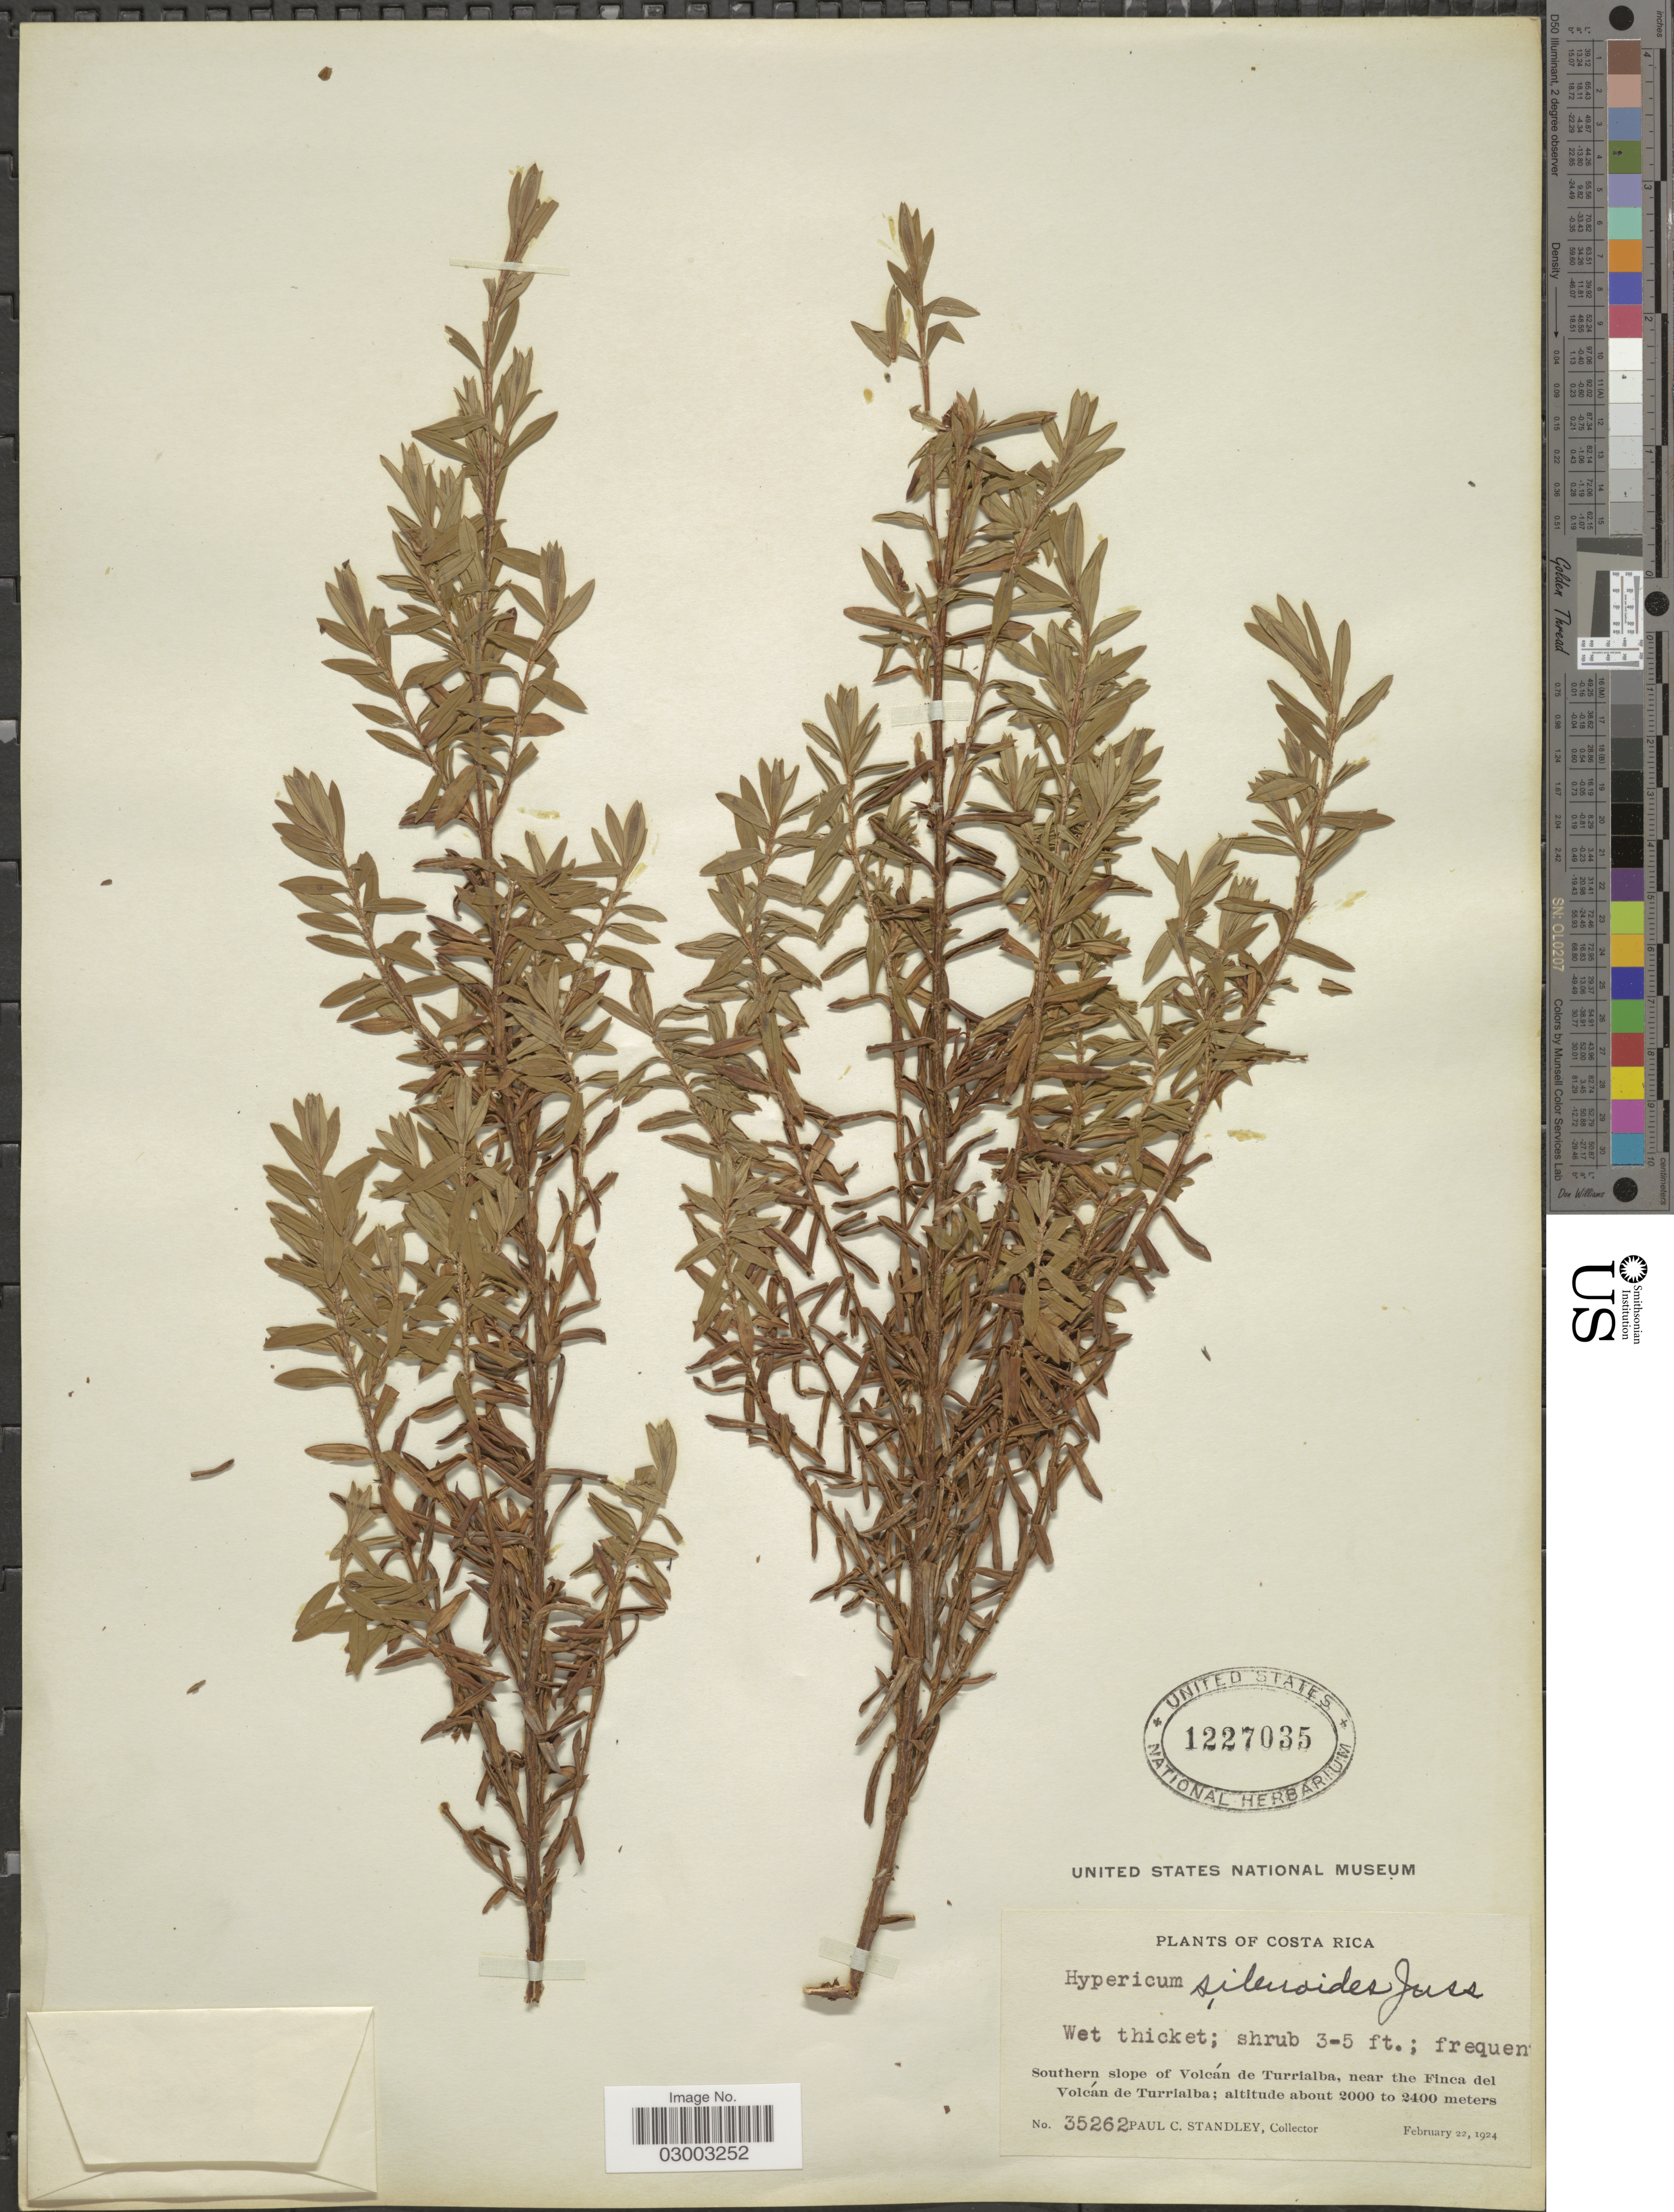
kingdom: Plantae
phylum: Tracheophyta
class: Magnoliopsida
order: Malpighiales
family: Hypericaceae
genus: Hypericum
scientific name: Hypericum irazuense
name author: Kuntze ex N. Robson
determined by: Strong, Mark T., (BOT), Smithsonian Institution - National Museum of Natural History (UNITED STATES)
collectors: P. C. Standley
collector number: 35262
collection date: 1924-02-22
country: Costa Rica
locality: Southern slope of Volcán de Turrialba, near the Finca del Volcán de Turrialba.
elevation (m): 2000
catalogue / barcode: US 1227035